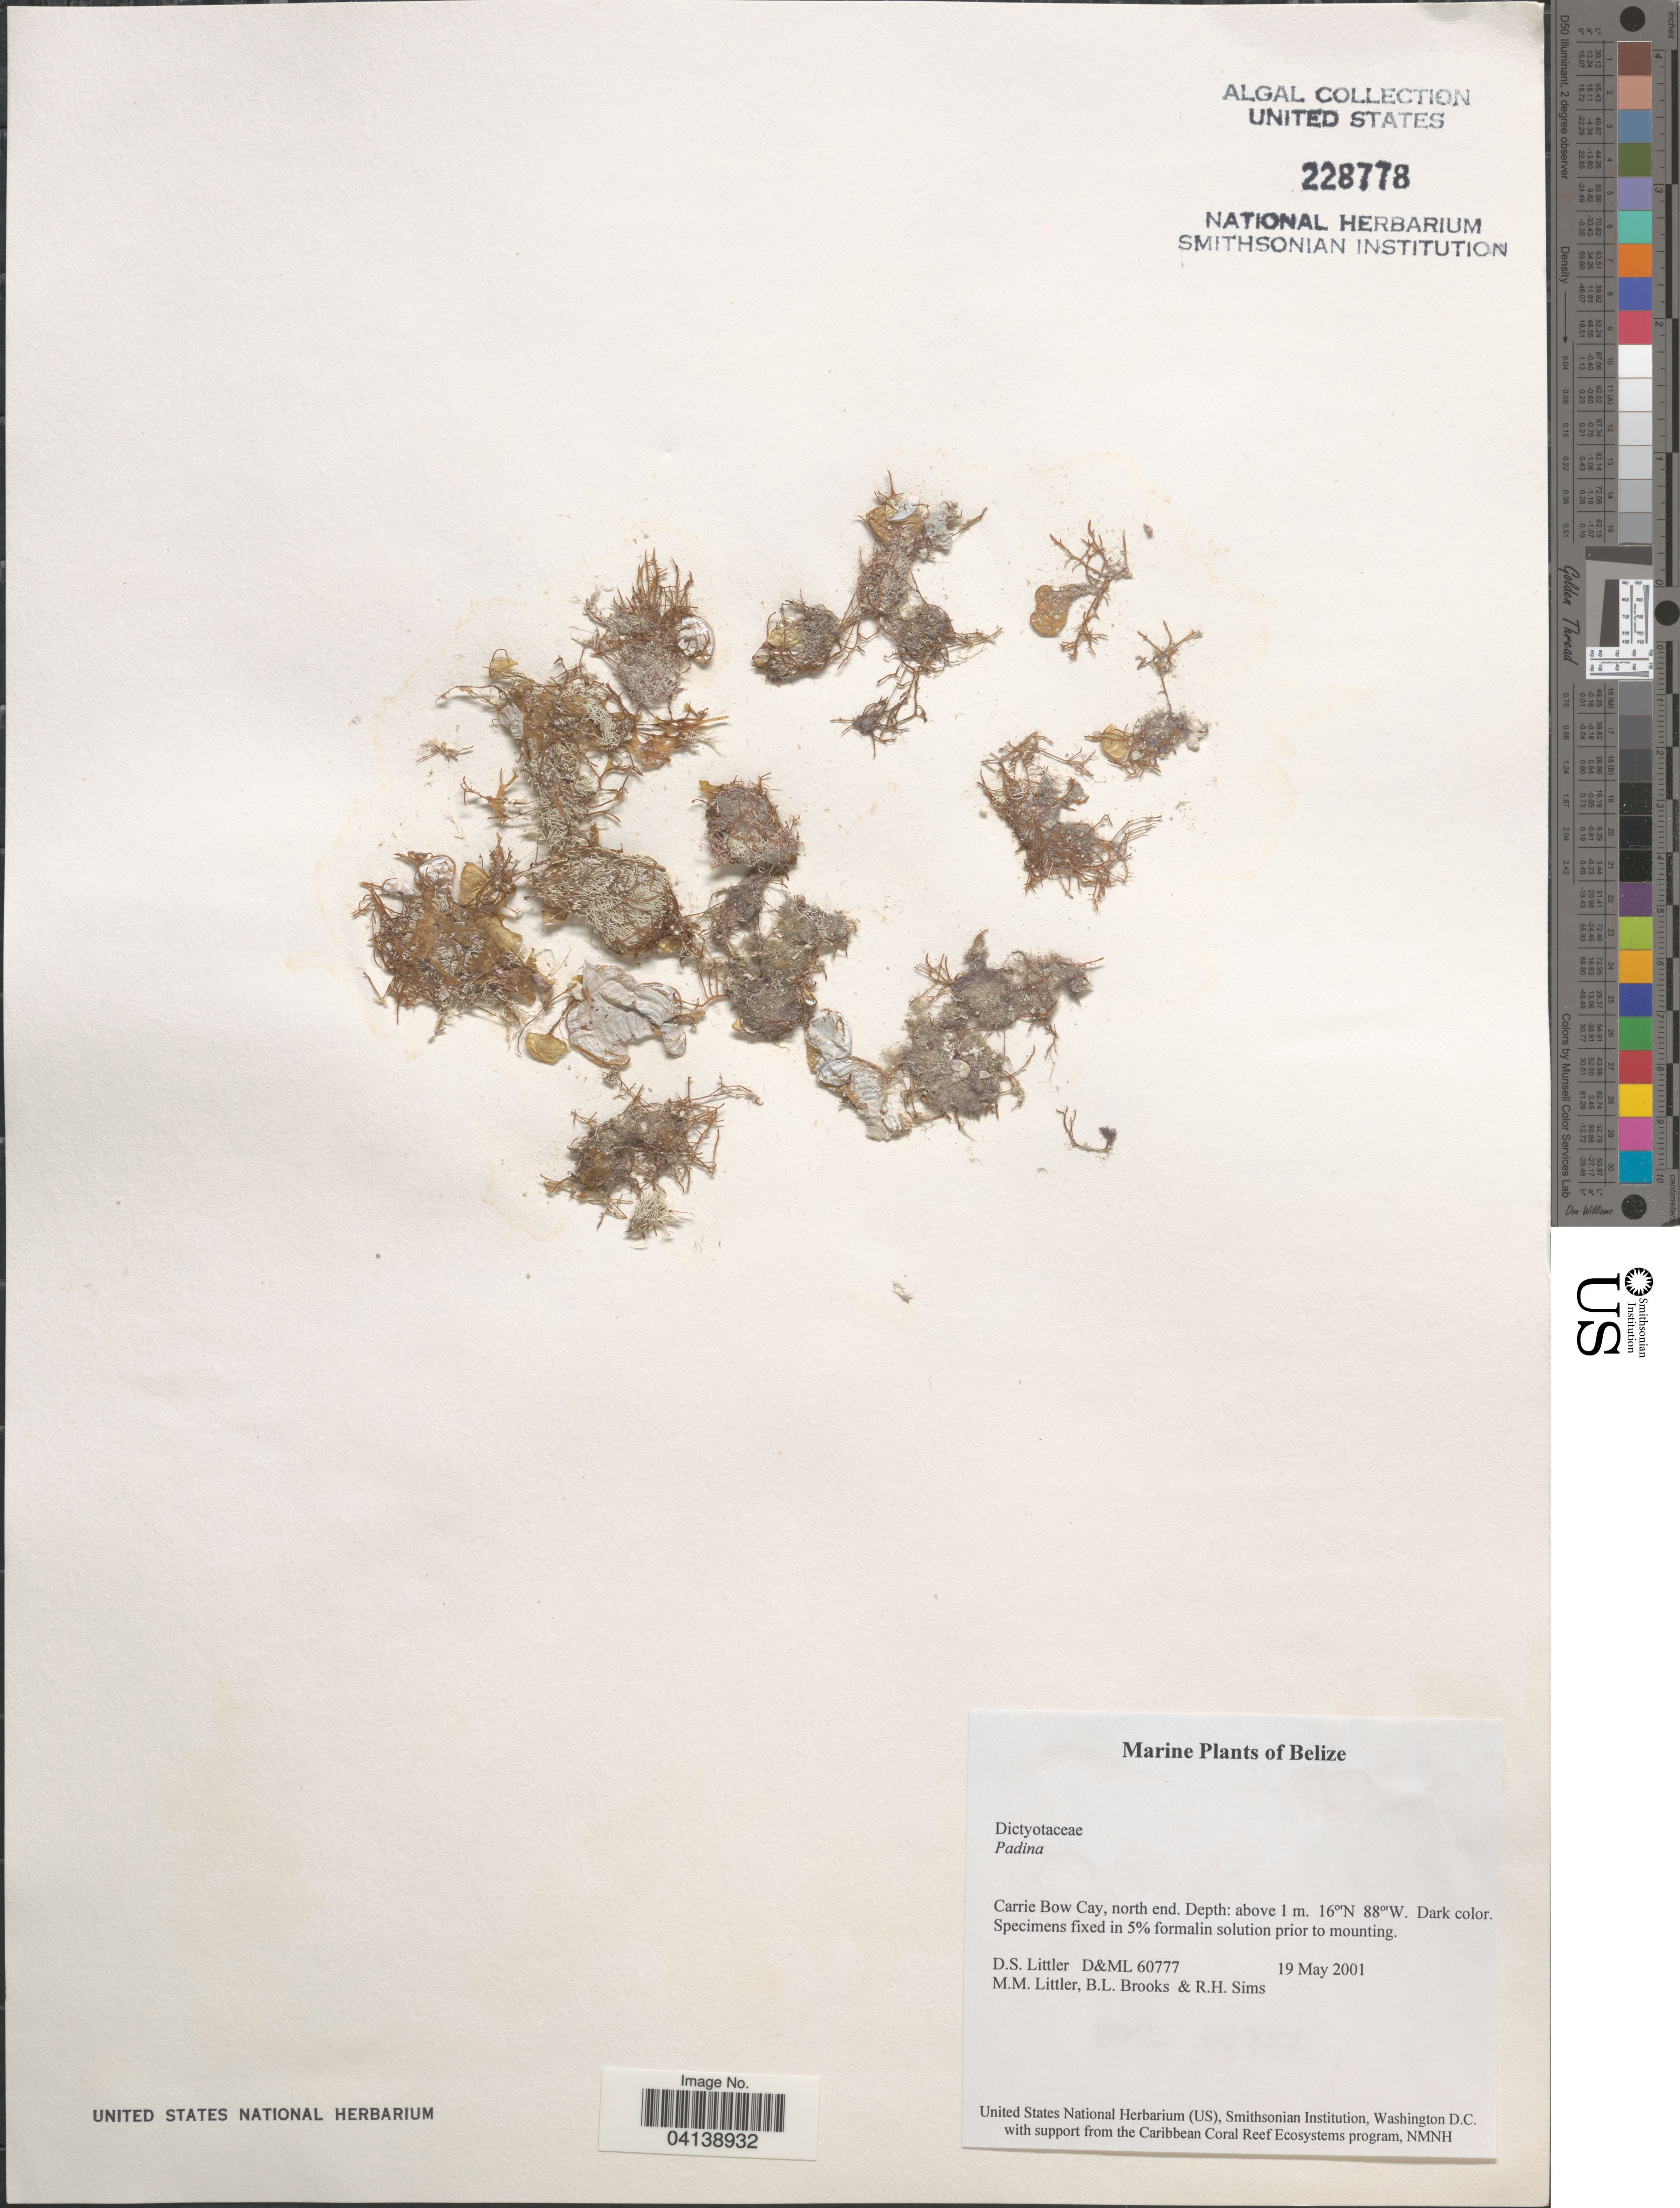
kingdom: Chromista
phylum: Ochrophyta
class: Phaeophyceae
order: Dictyotales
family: Dictyotaceae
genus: Padina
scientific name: Padina sp.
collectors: D. S. Littler, B. Brooks & R. H. Sims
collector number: D&ML 60777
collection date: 2001-05-19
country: Belize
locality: Carrie Bow Cay, north end.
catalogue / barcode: US 228778